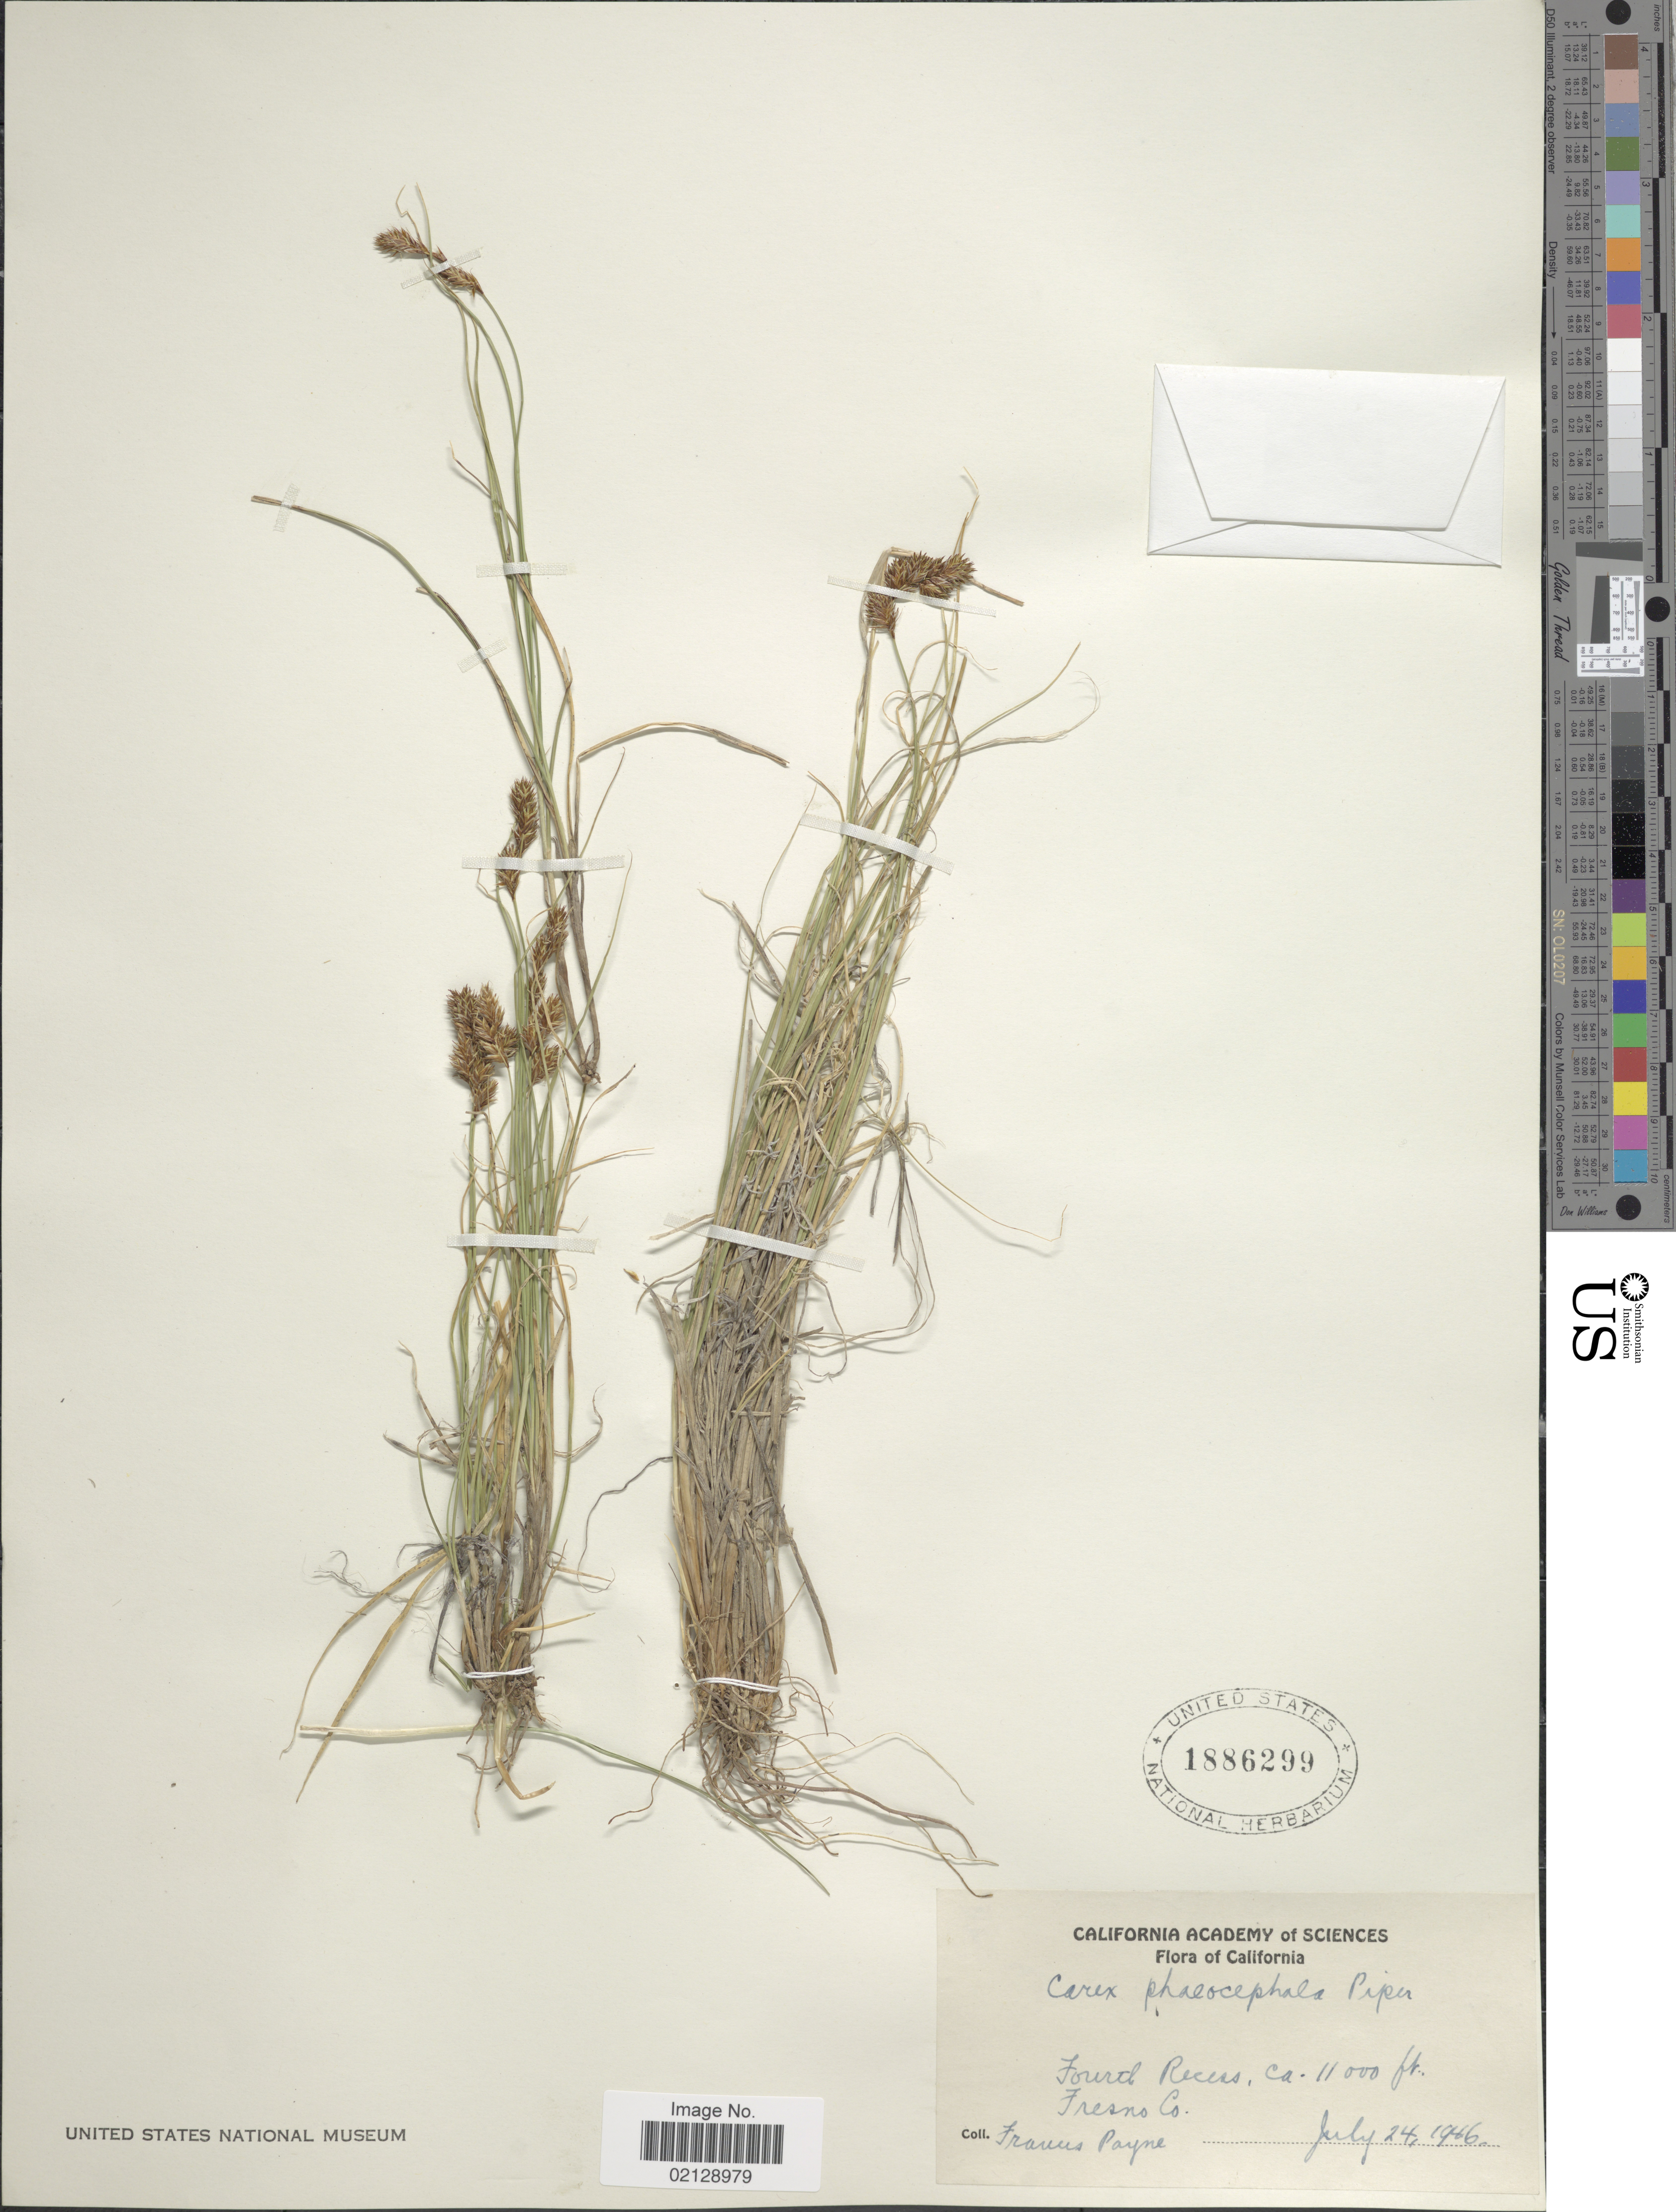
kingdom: Plantae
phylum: Tracheophyta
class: Liliopsida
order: Poales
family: Cyperaceae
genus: Carex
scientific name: Carex phaeocephala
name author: Piper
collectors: F. Payne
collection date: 1946-07-24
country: United States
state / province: California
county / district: Fresno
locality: Fourth Recess, Fresno Co.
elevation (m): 3353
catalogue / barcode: US 1886299